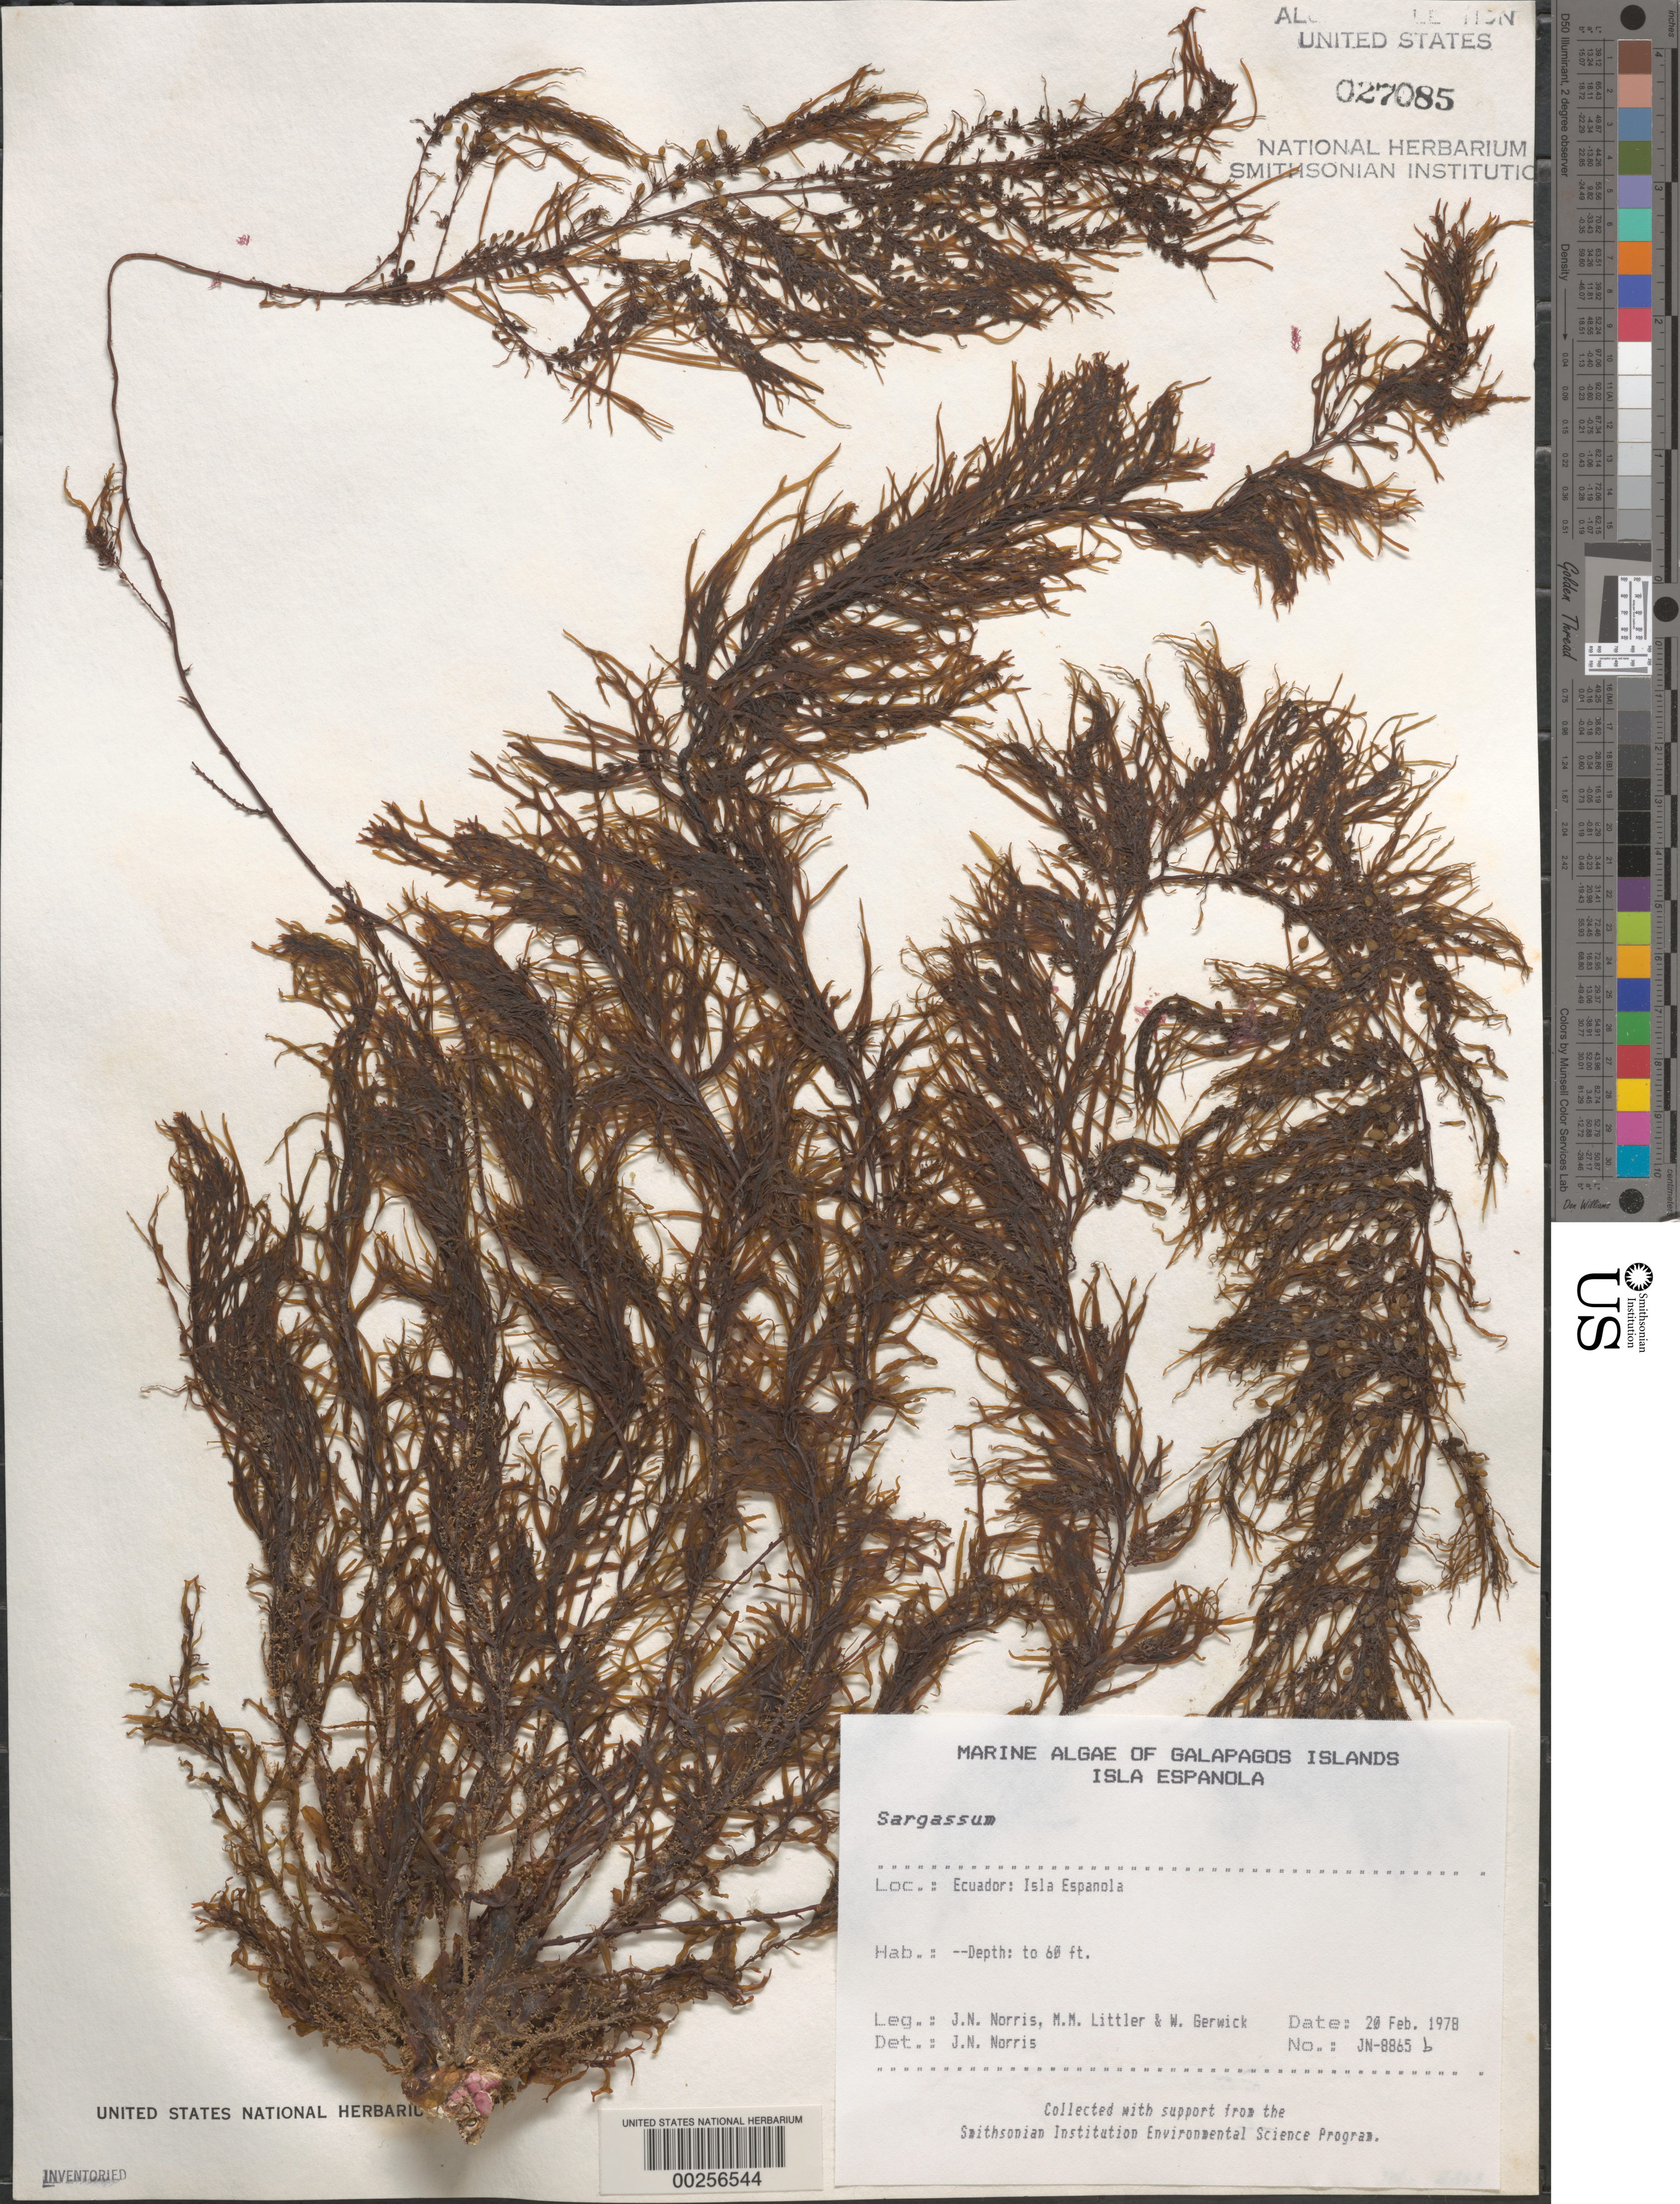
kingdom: Chromista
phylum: Ochrophyta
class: Phaeophyceae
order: Fucales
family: Sargassaceae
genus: Sargassum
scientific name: Sargassum sp.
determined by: Norris, James N.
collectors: J. N. Norris, M. M. Littler & W. Gerwick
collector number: JN-8865b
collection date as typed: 20 Feb 1978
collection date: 1978-02-20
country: Ecuador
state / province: Colón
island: Española [Hood]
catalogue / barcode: US 27085